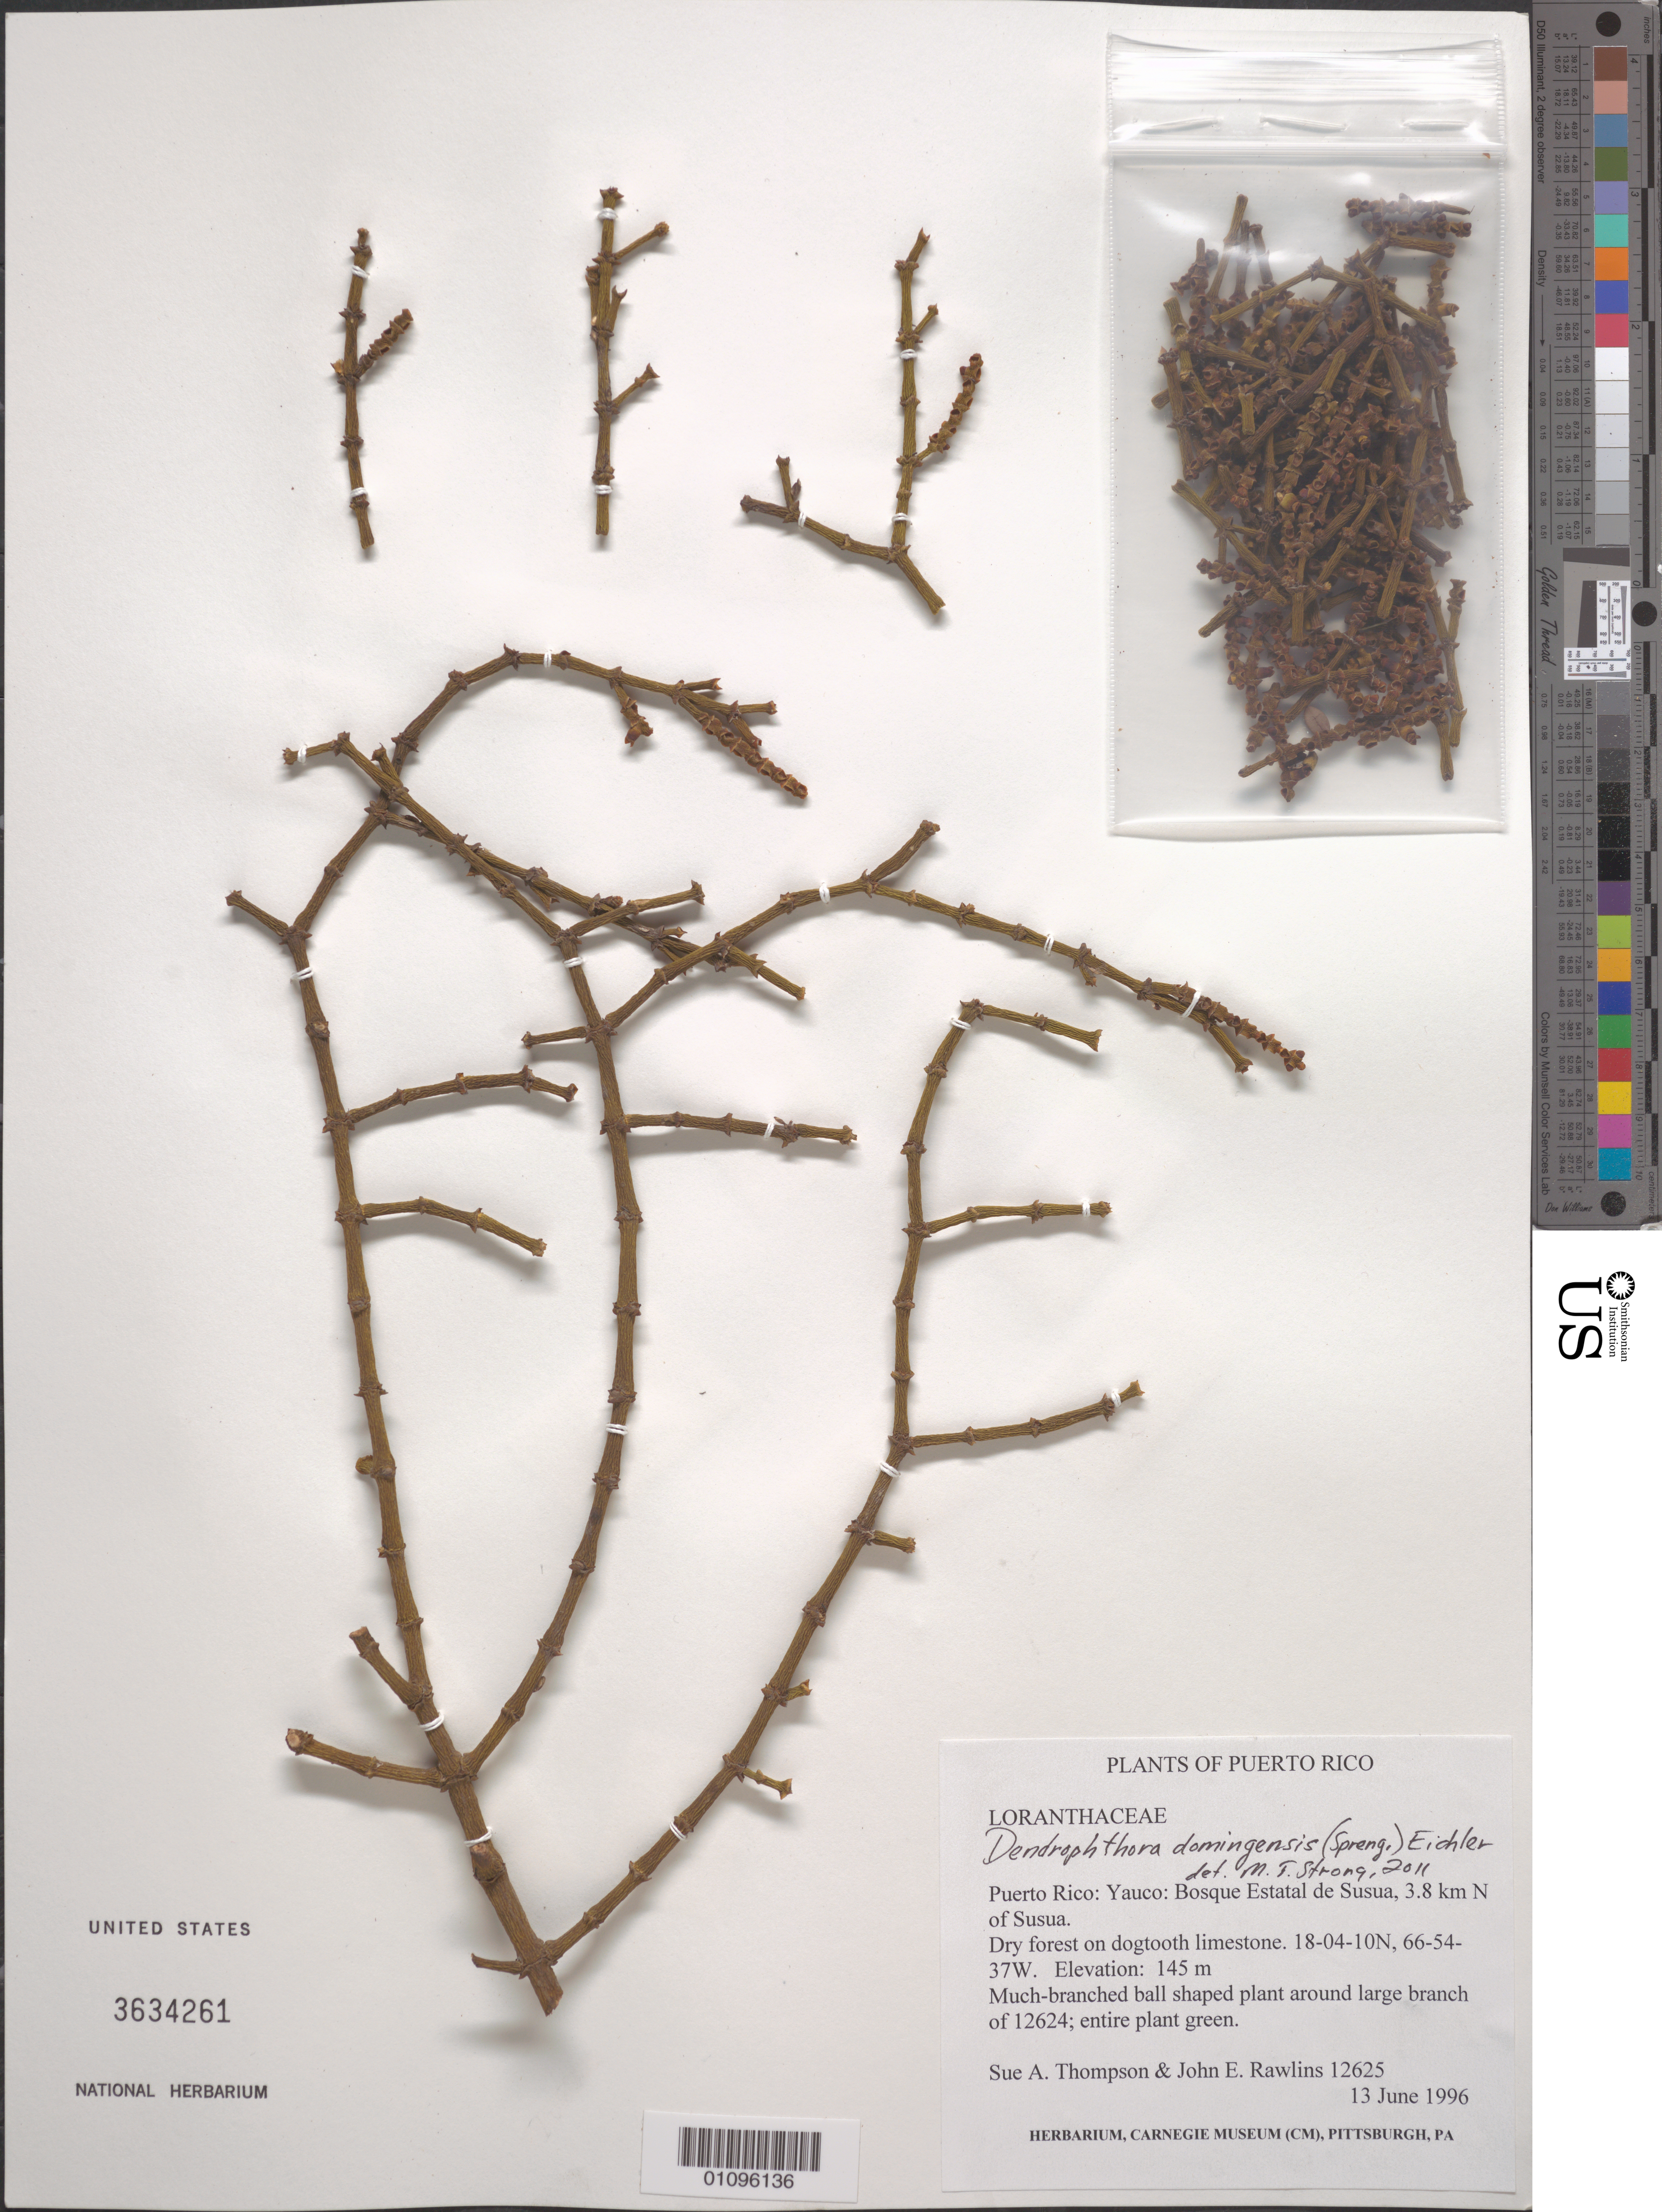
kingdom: Plantae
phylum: Tracheophyta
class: Magnoliopsida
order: Santalales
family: Viscaceae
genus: Dendrophthora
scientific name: Dendrophthora domingensis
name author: (Spreng.) Eichler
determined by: Strong, M. T., (US), Smithsonian Institution - National Museum of Natural History (UNITED STATES)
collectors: S. A. Thompson & J. Rawlins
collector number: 12625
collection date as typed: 13 Jun 1996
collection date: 1996-06-13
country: Puerto Rico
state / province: Yauco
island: Puerto Rico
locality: Bosque Estatal de Susua, 3.8 km N of Susua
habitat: Dry forest on dogtooth limestone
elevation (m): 145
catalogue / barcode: US 3634261